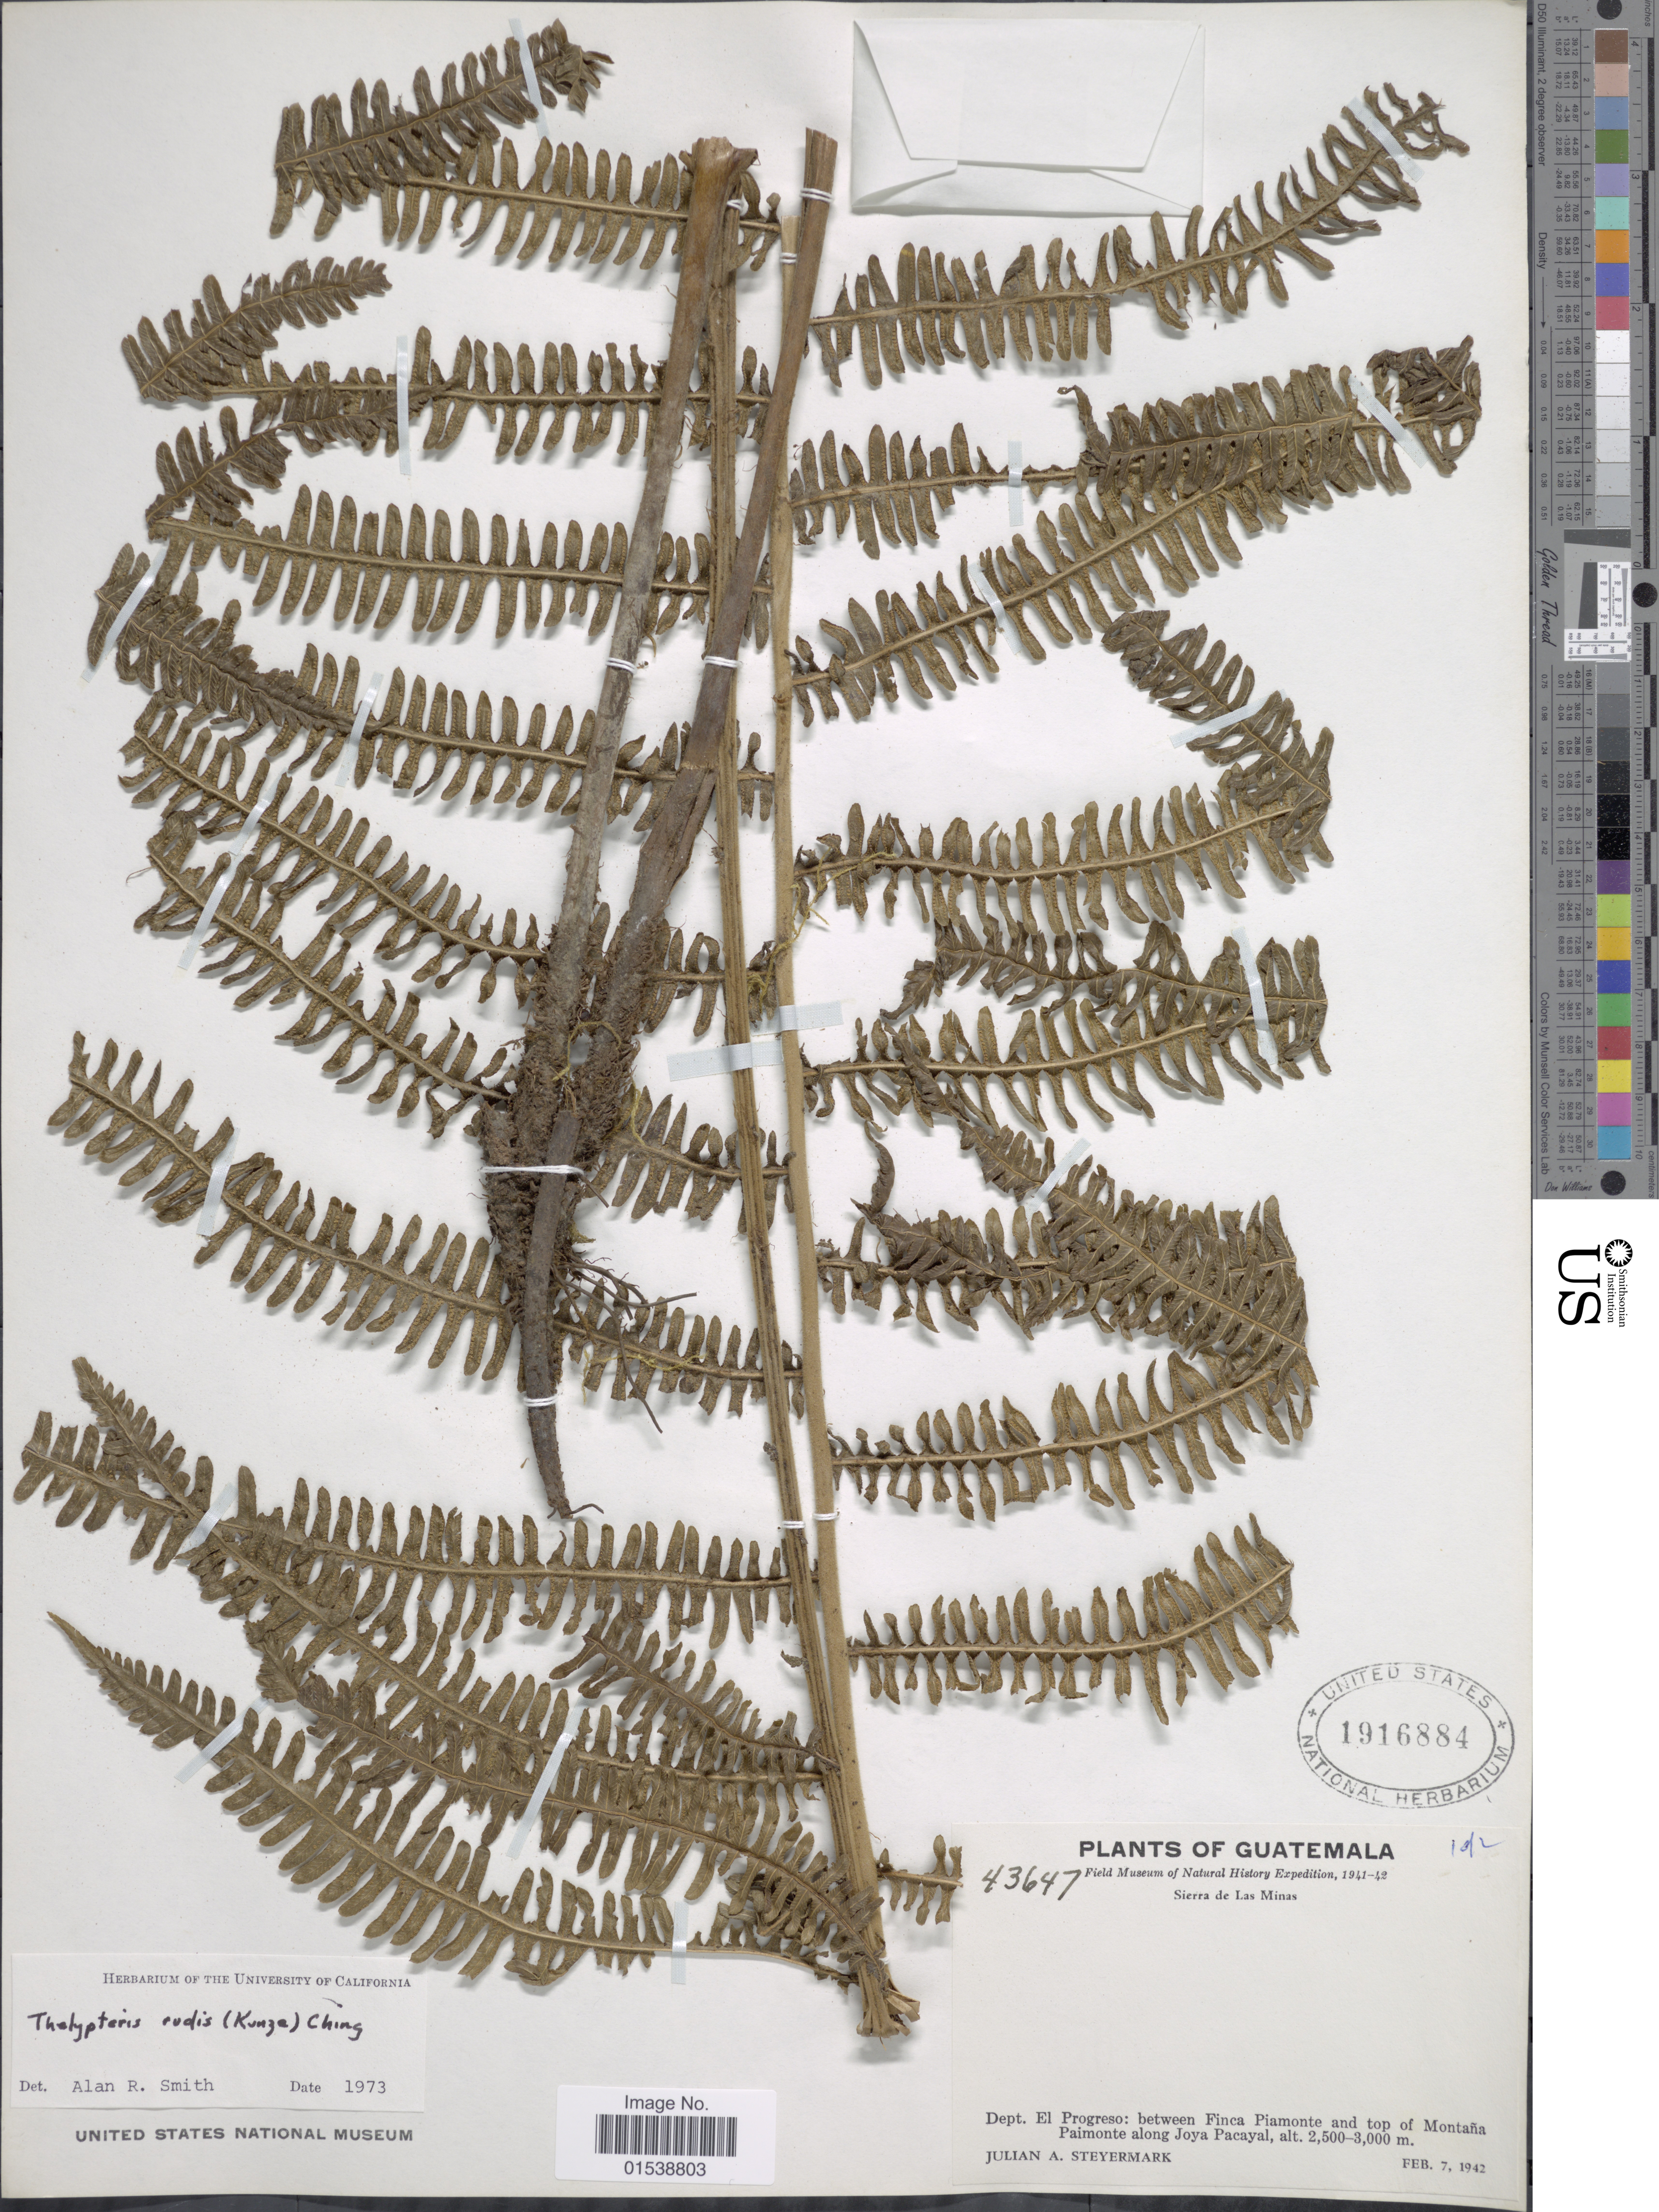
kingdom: Plantae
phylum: Tracheophyta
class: Polypodiopsida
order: Polypodiales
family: Thelypteridaceae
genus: Amauropelta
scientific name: Amauropelta rudis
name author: (Kunze) Pic. Serm.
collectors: J. Steyermark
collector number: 43647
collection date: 1942-02-07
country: Guatemala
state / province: El Progreso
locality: Sierra de Las Minas, Dept. El Progreso: between Finca Piamonte and top of Montana Paimonte along Joya Pacayal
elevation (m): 2500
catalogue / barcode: US 1916884